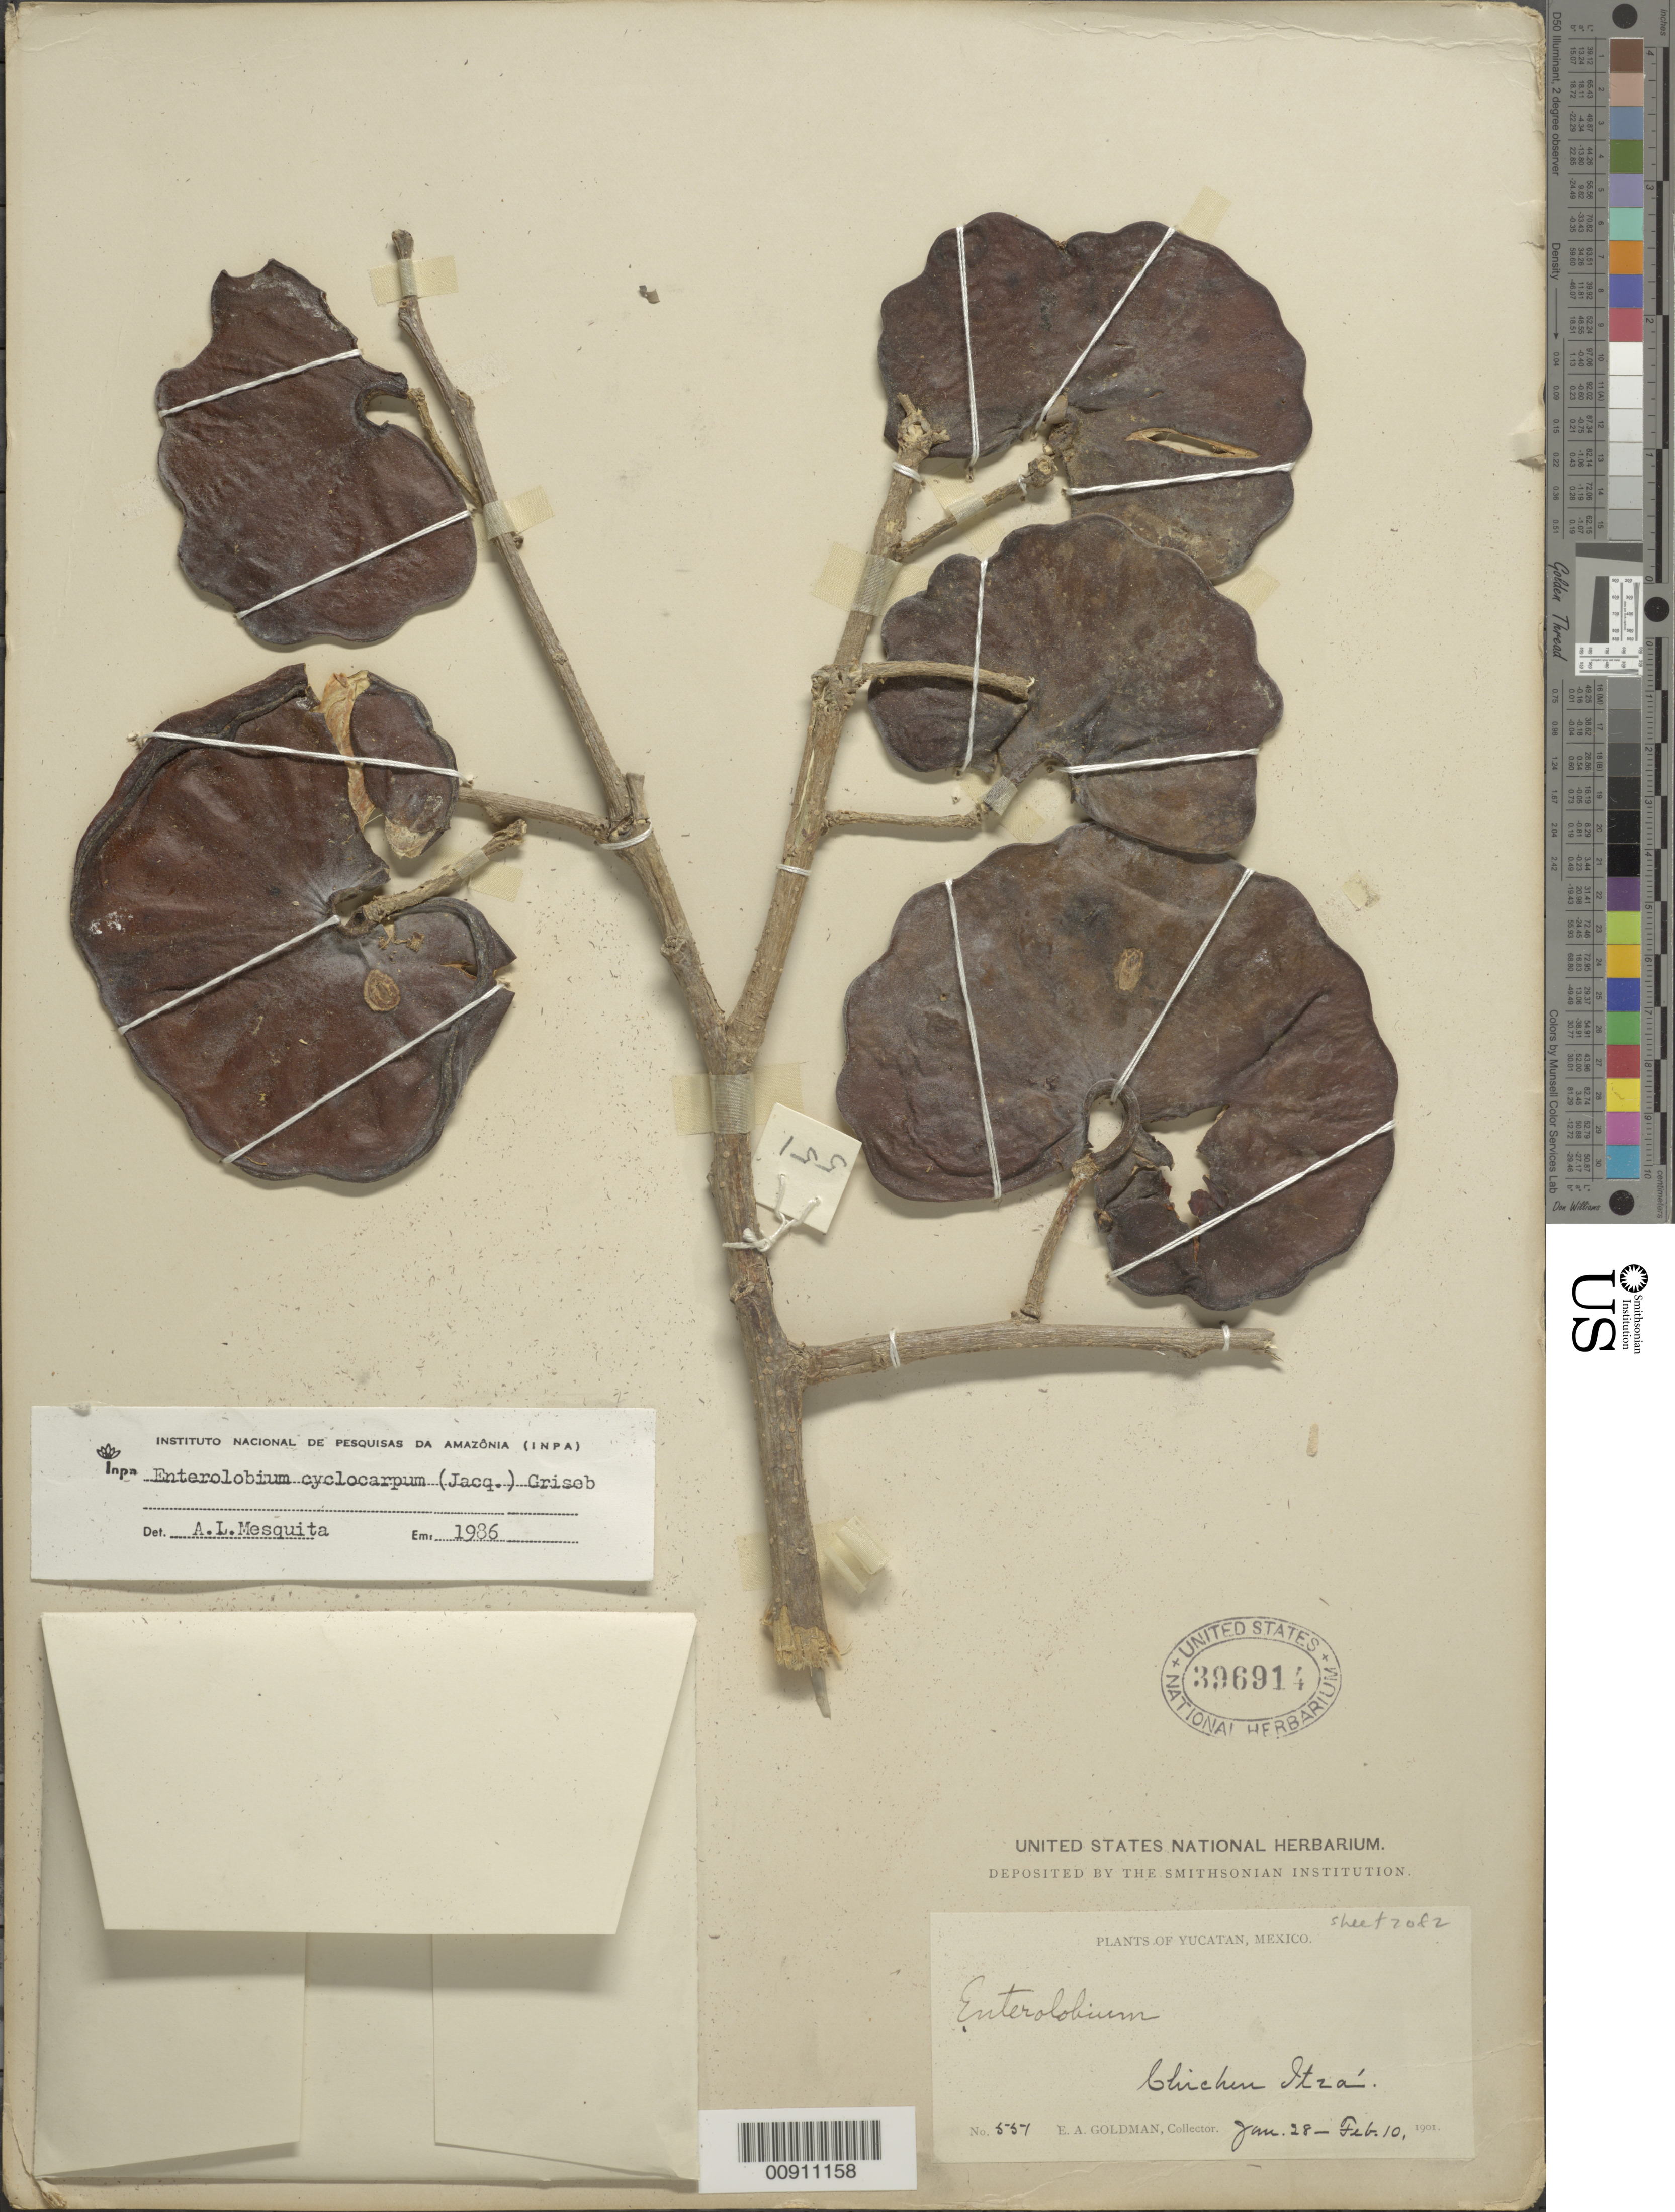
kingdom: Plantae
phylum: Tracheophyta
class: Magnoliopsida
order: Fabales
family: Fabaceae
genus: Enterolobium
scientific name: Enterolobium cyclocarpum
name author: (Jacq.) Griseb.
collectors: E. A. Goldman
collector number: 551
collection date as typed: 28 Jan 1901 to 10 Feb 1901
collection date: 1901-01-28/1901-02-10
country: Mexico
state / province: Yucatán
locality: Chichen Itzá, Yucatán.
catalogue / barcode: US 396914